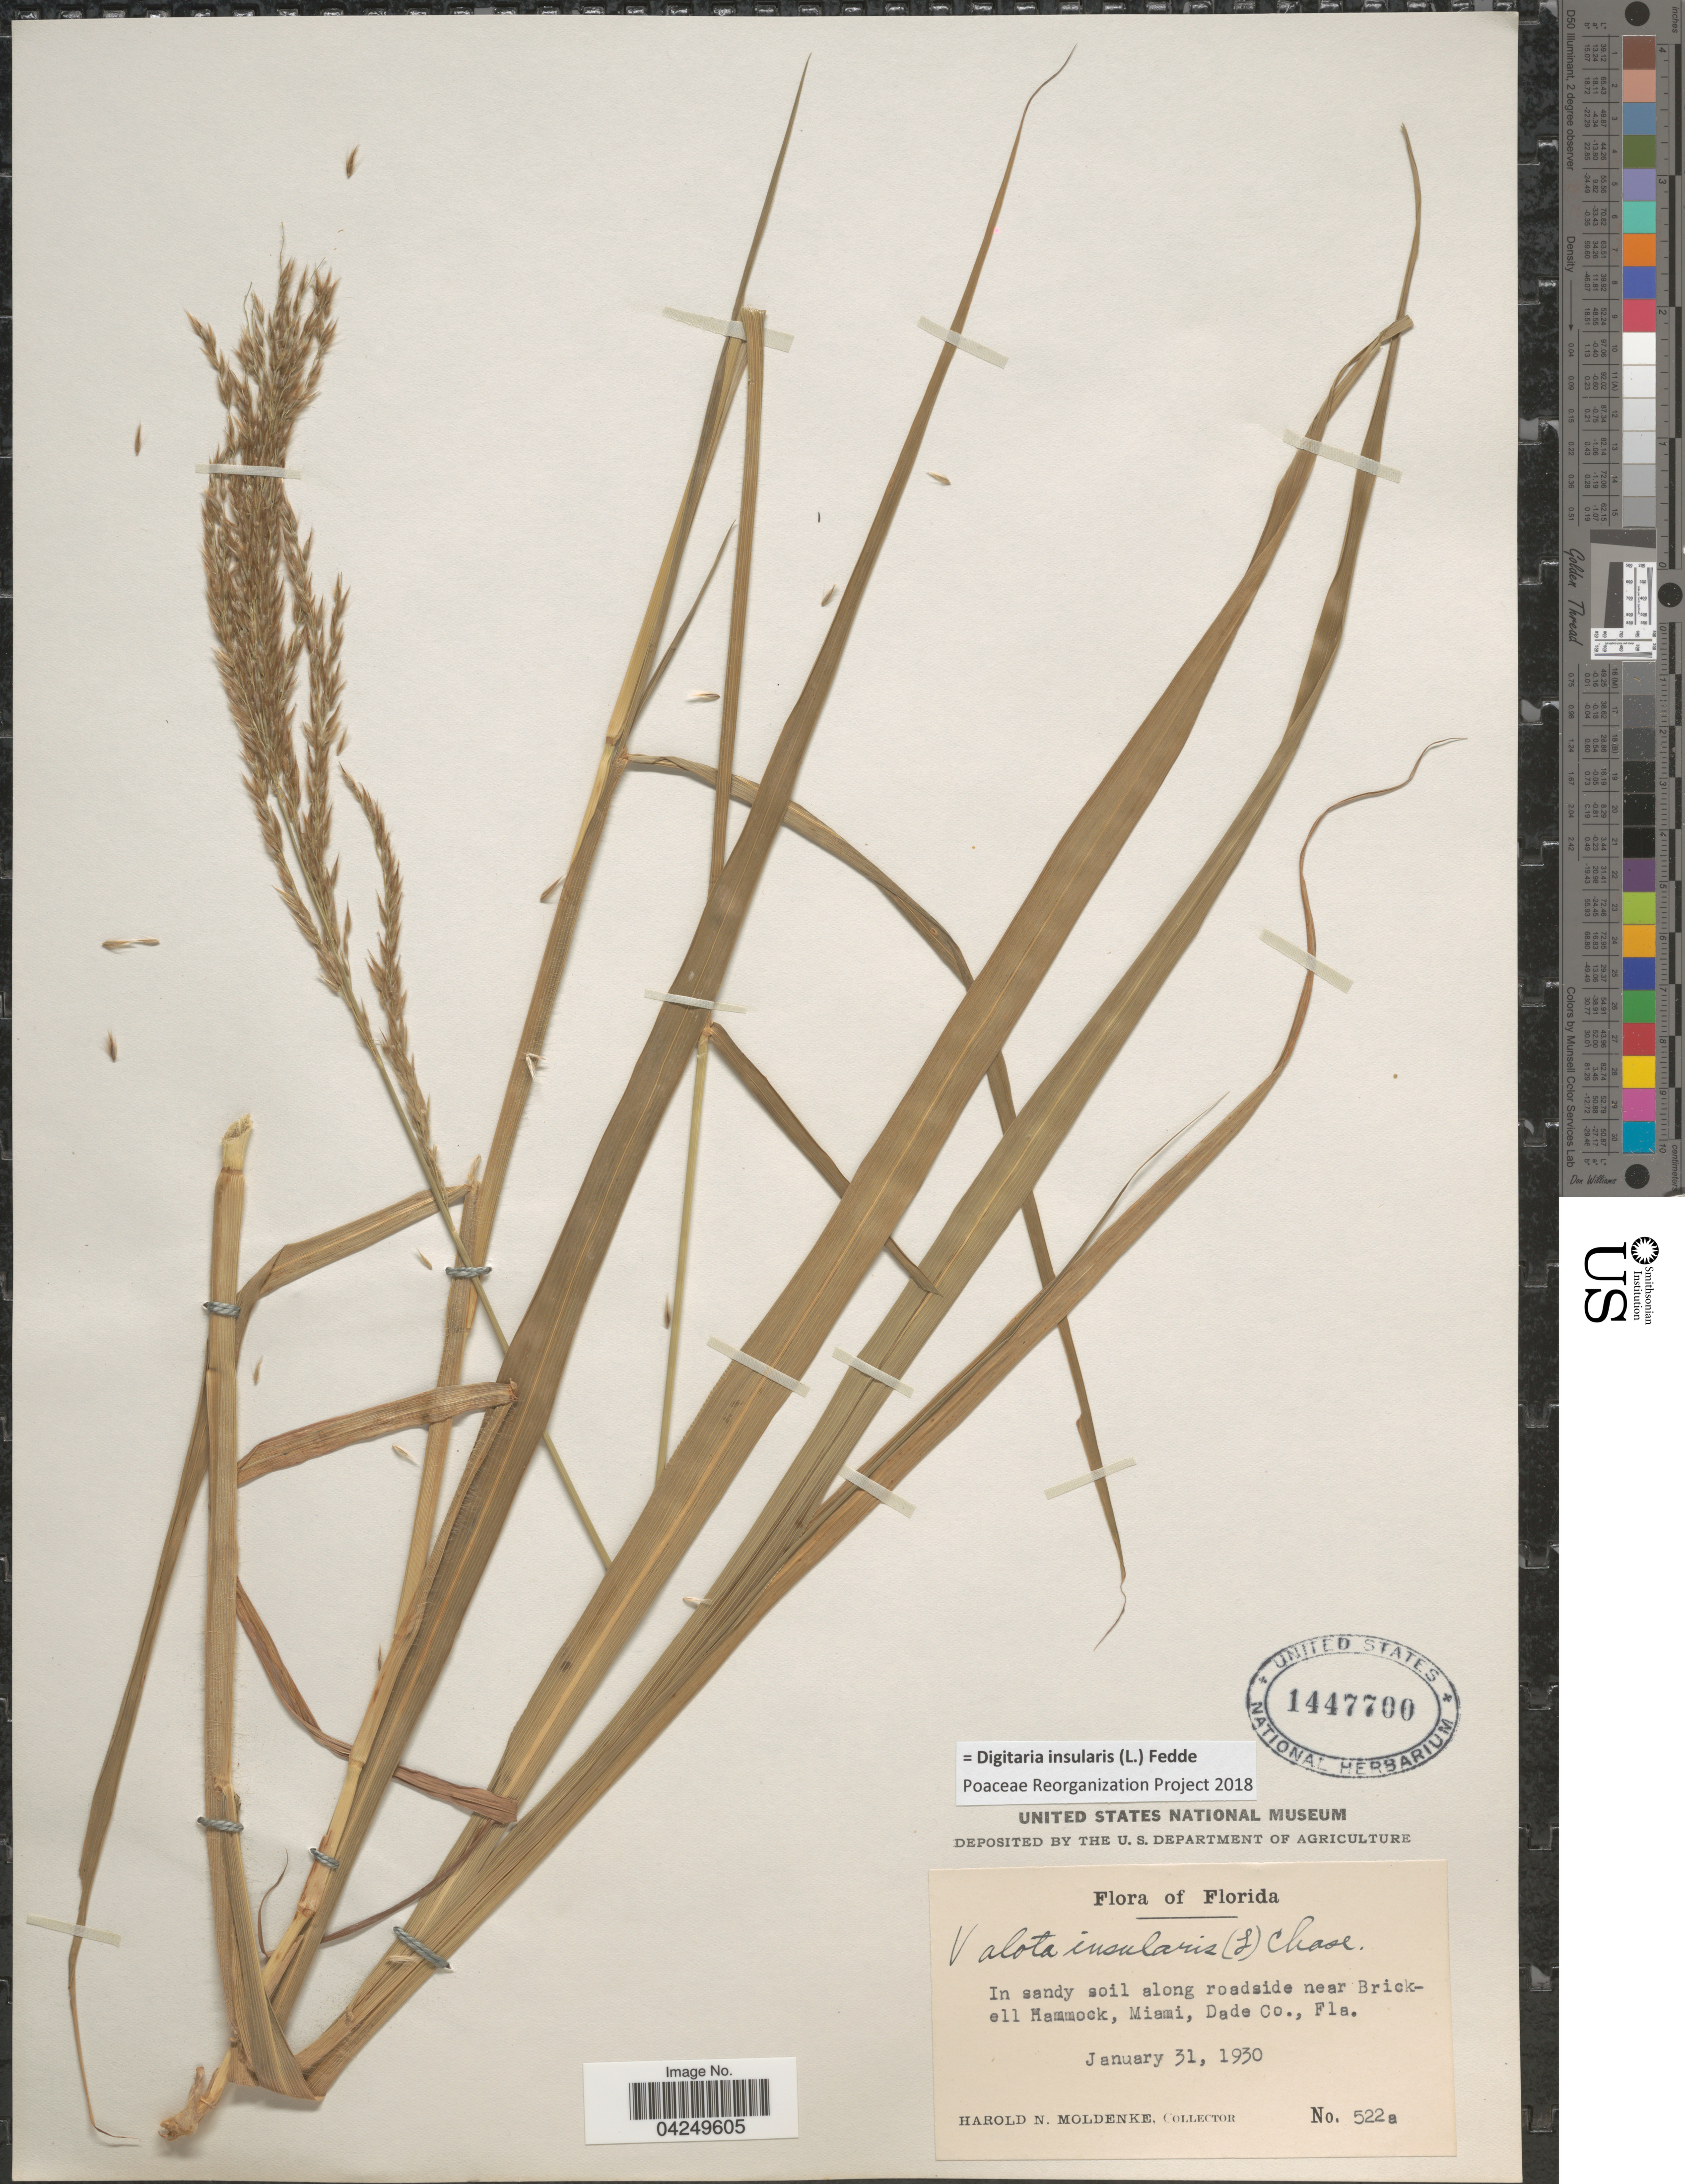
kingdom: Plantae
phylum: Tracheophyta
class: Liliopsida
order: Poales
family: Poaceae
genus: Digitaria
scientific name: Digitaria insularis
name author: (L.) Fedde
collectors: H. N. Moldenke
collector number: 522a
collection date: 1930-01-31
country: United States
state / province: Florida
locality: In sandy soil along roadside near Brickell Hammock, Miami, Dade Co.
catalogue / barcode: US 1447700